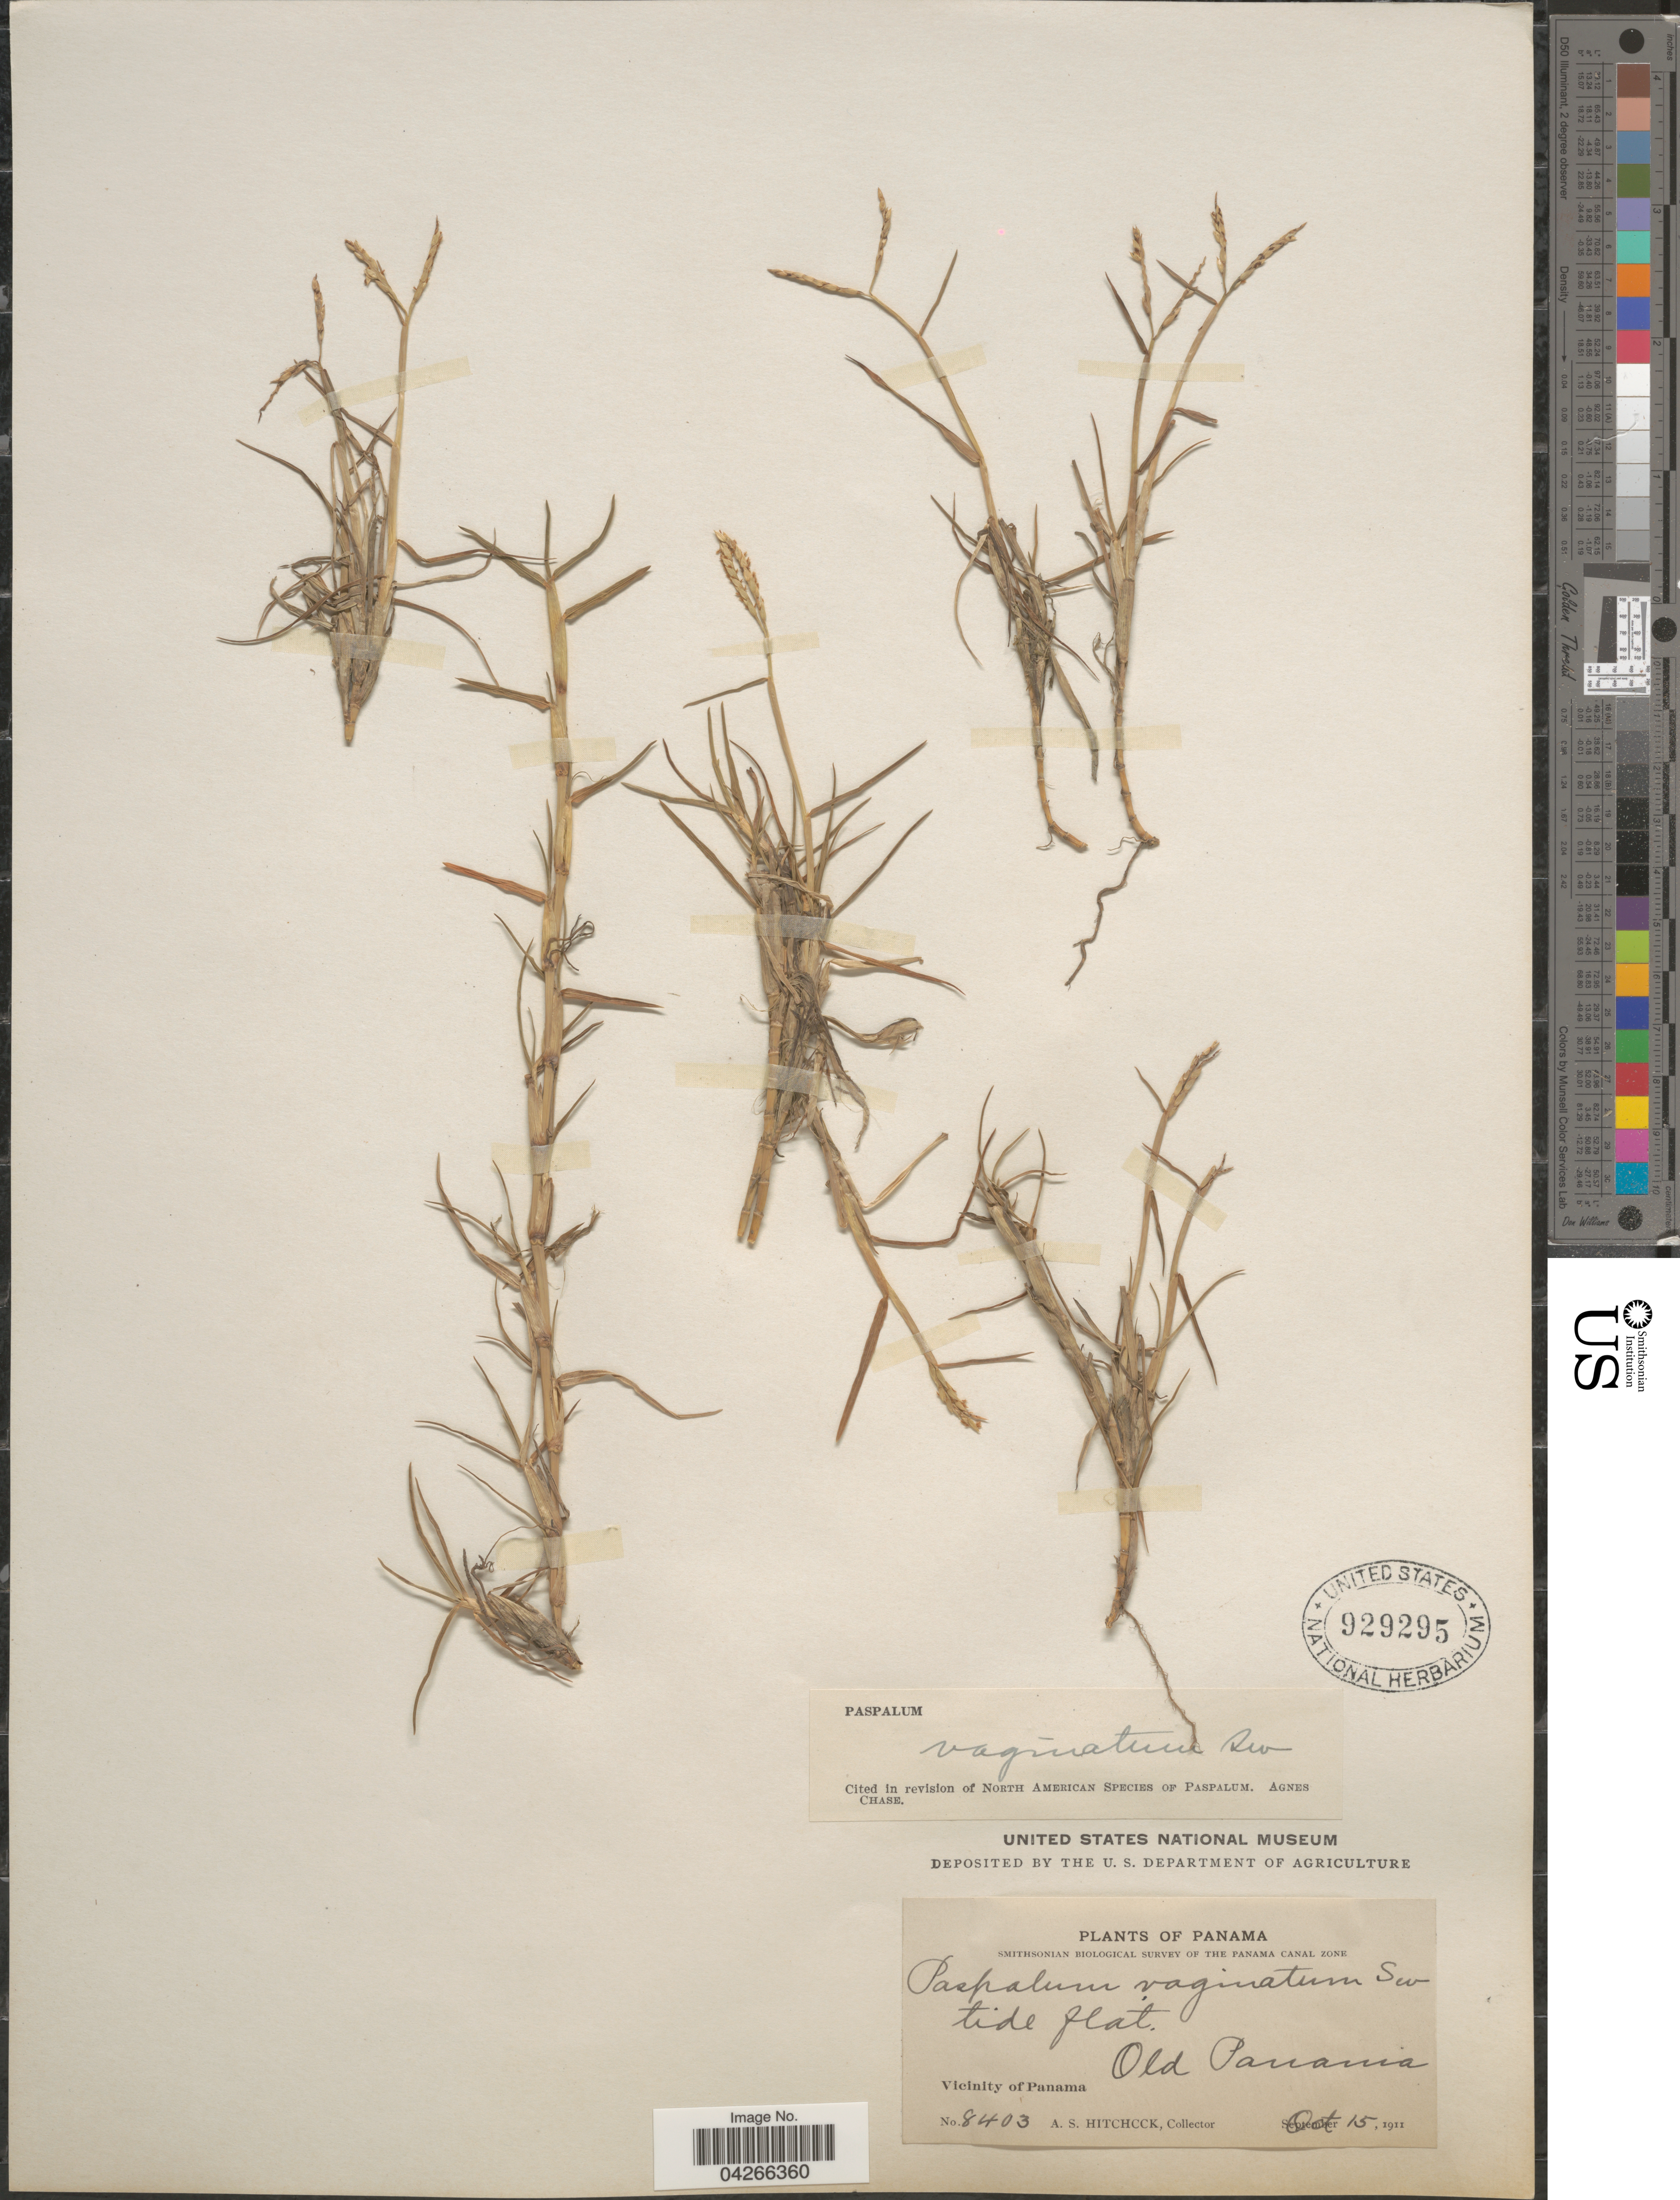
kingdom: Plantae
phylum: Tracheophyta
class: Liliopsida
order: Poales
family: Poaceae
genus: Paspalum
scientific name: Paspalum distichum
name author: L.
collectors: A. S. Hitchcock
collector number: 8403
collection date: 1911-10-15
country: Panama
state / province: Panamá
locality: Smithsonian Biological Survey of the Panama Canal Zone. Old Panama. Vicinity of Panama.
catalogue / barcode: US 929295